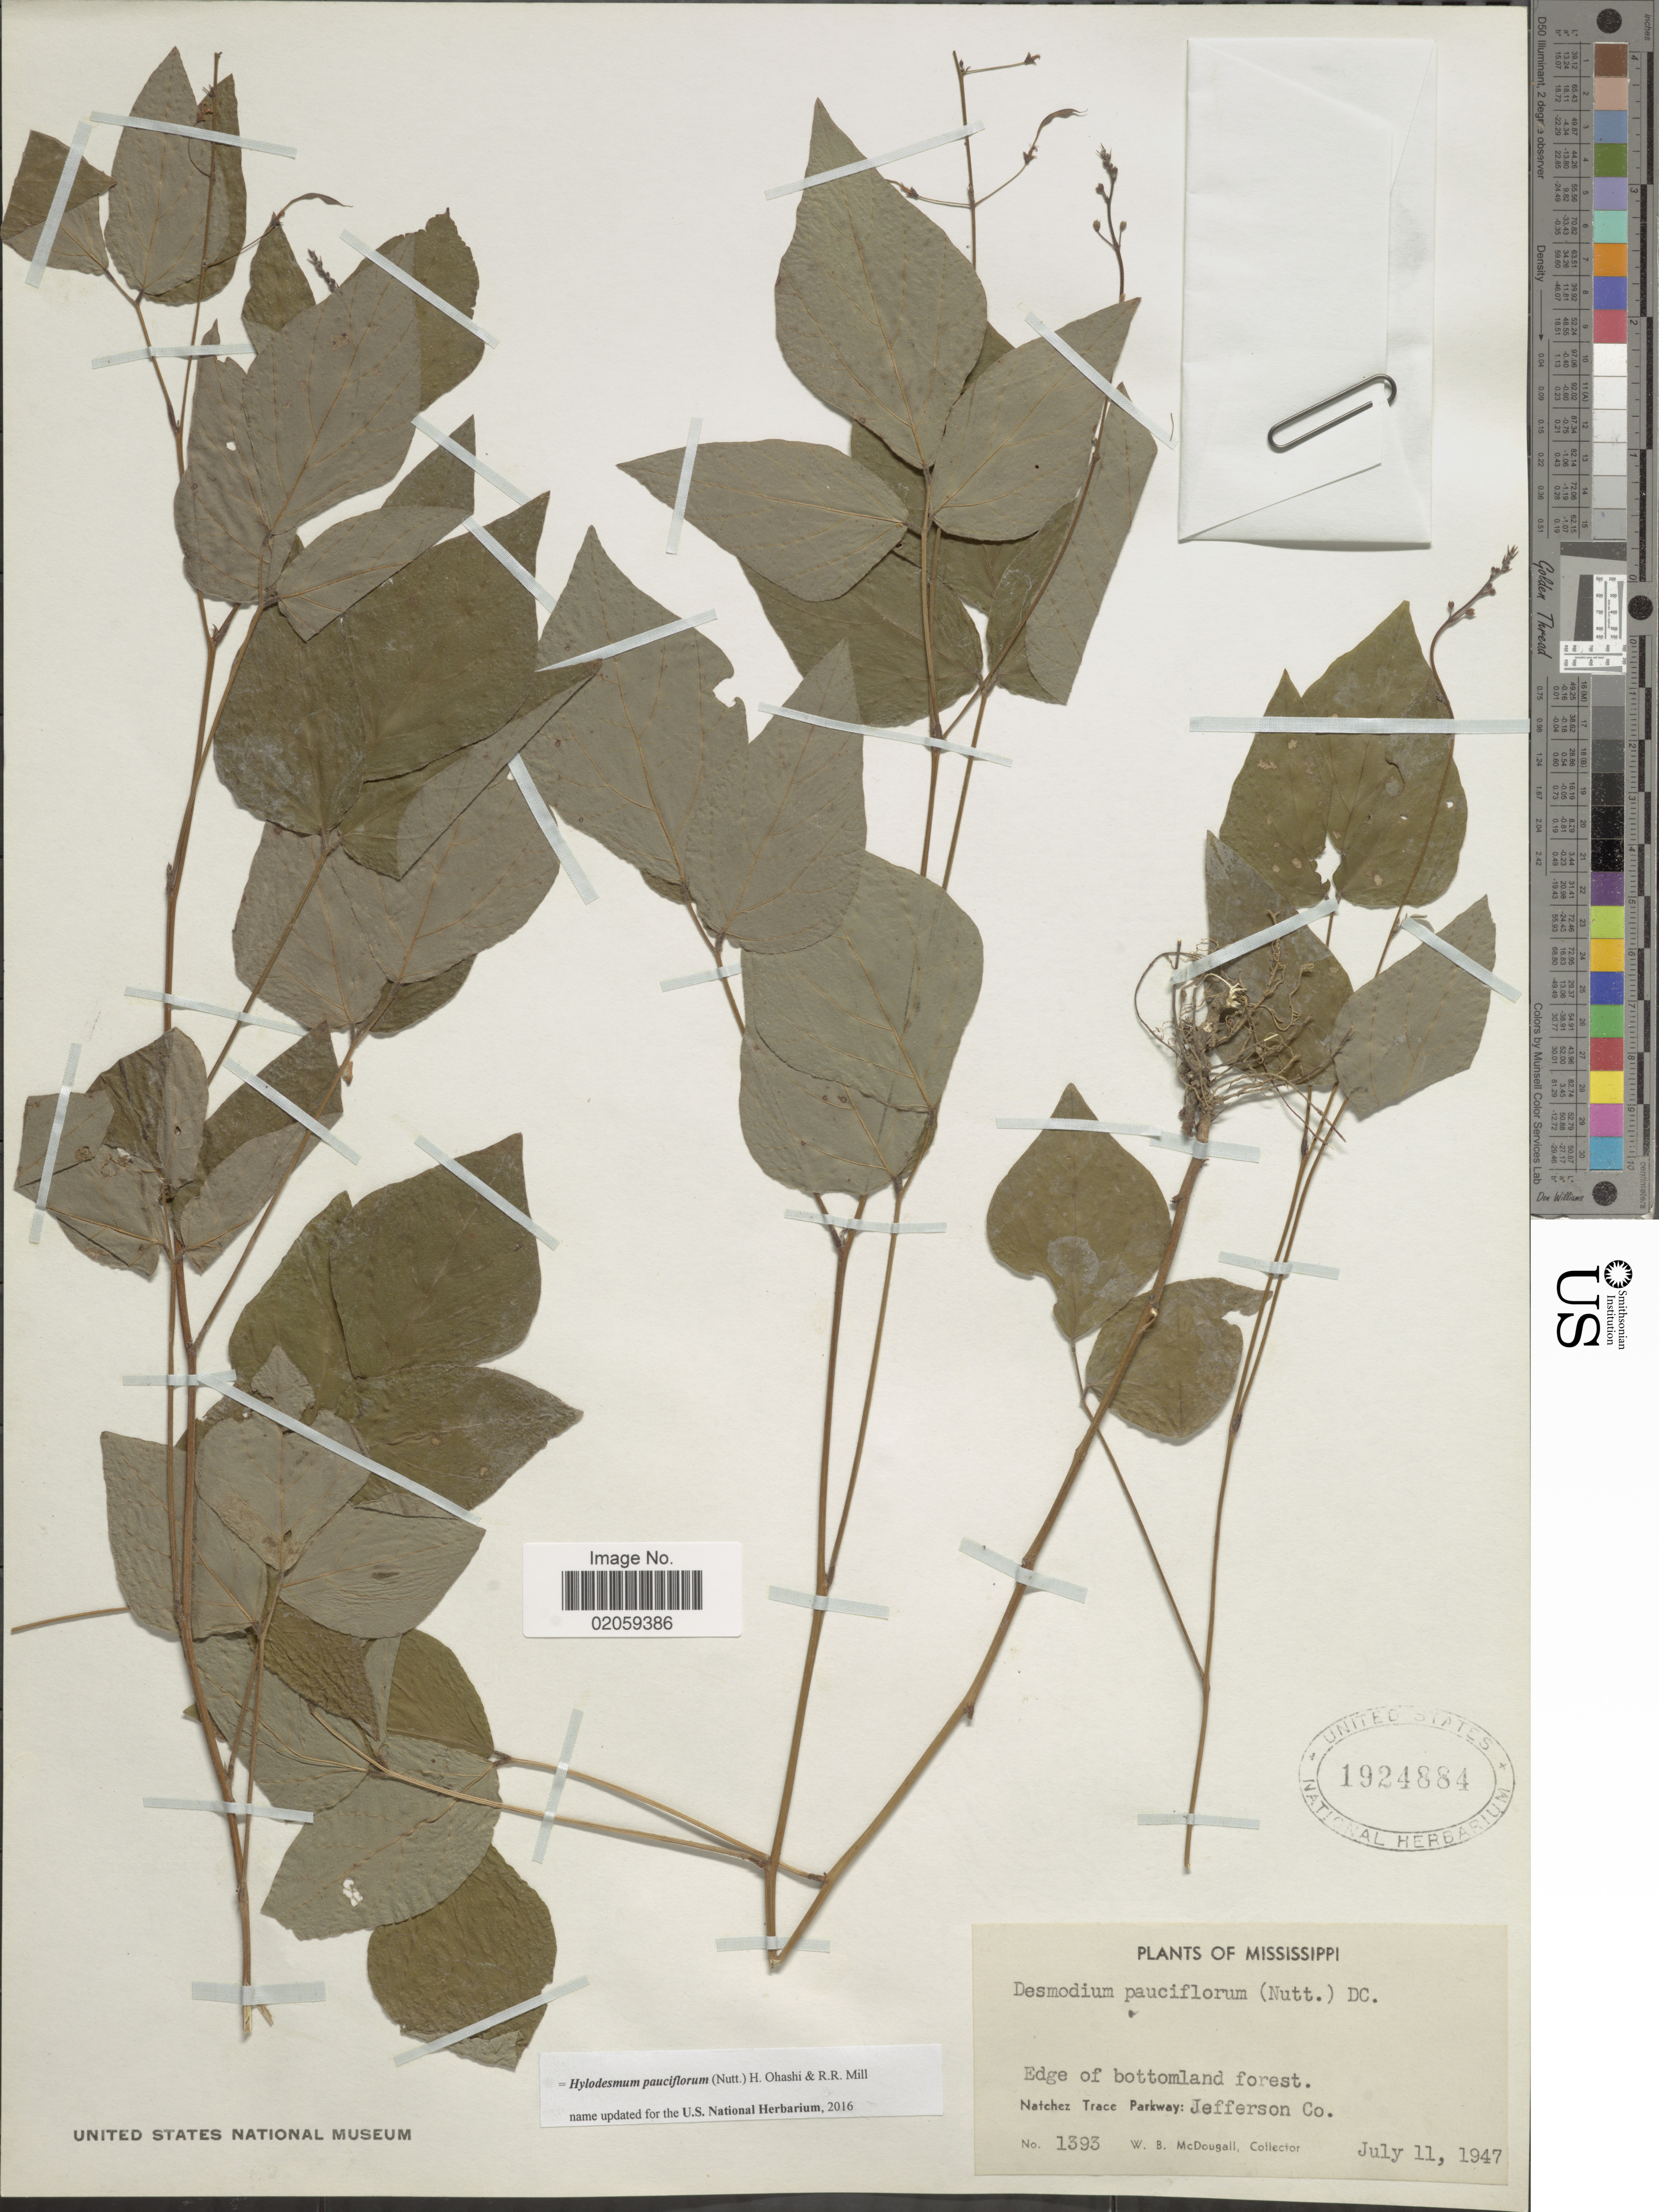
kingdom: Plantae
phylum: Tracheophyta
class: Magnoliopsida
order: Fabales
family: Fabaceae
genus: Hylodesmum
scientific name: Hylodesmum pauciflorum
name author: (Nutt.) H. Ohashi & R.R. Mill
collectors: W. B. McDougall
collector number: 1393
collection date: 1947-07-11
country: United States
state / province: Mississippi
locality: Natchez Trace Parkway, Jefferson Co.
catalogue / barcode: US 1924884